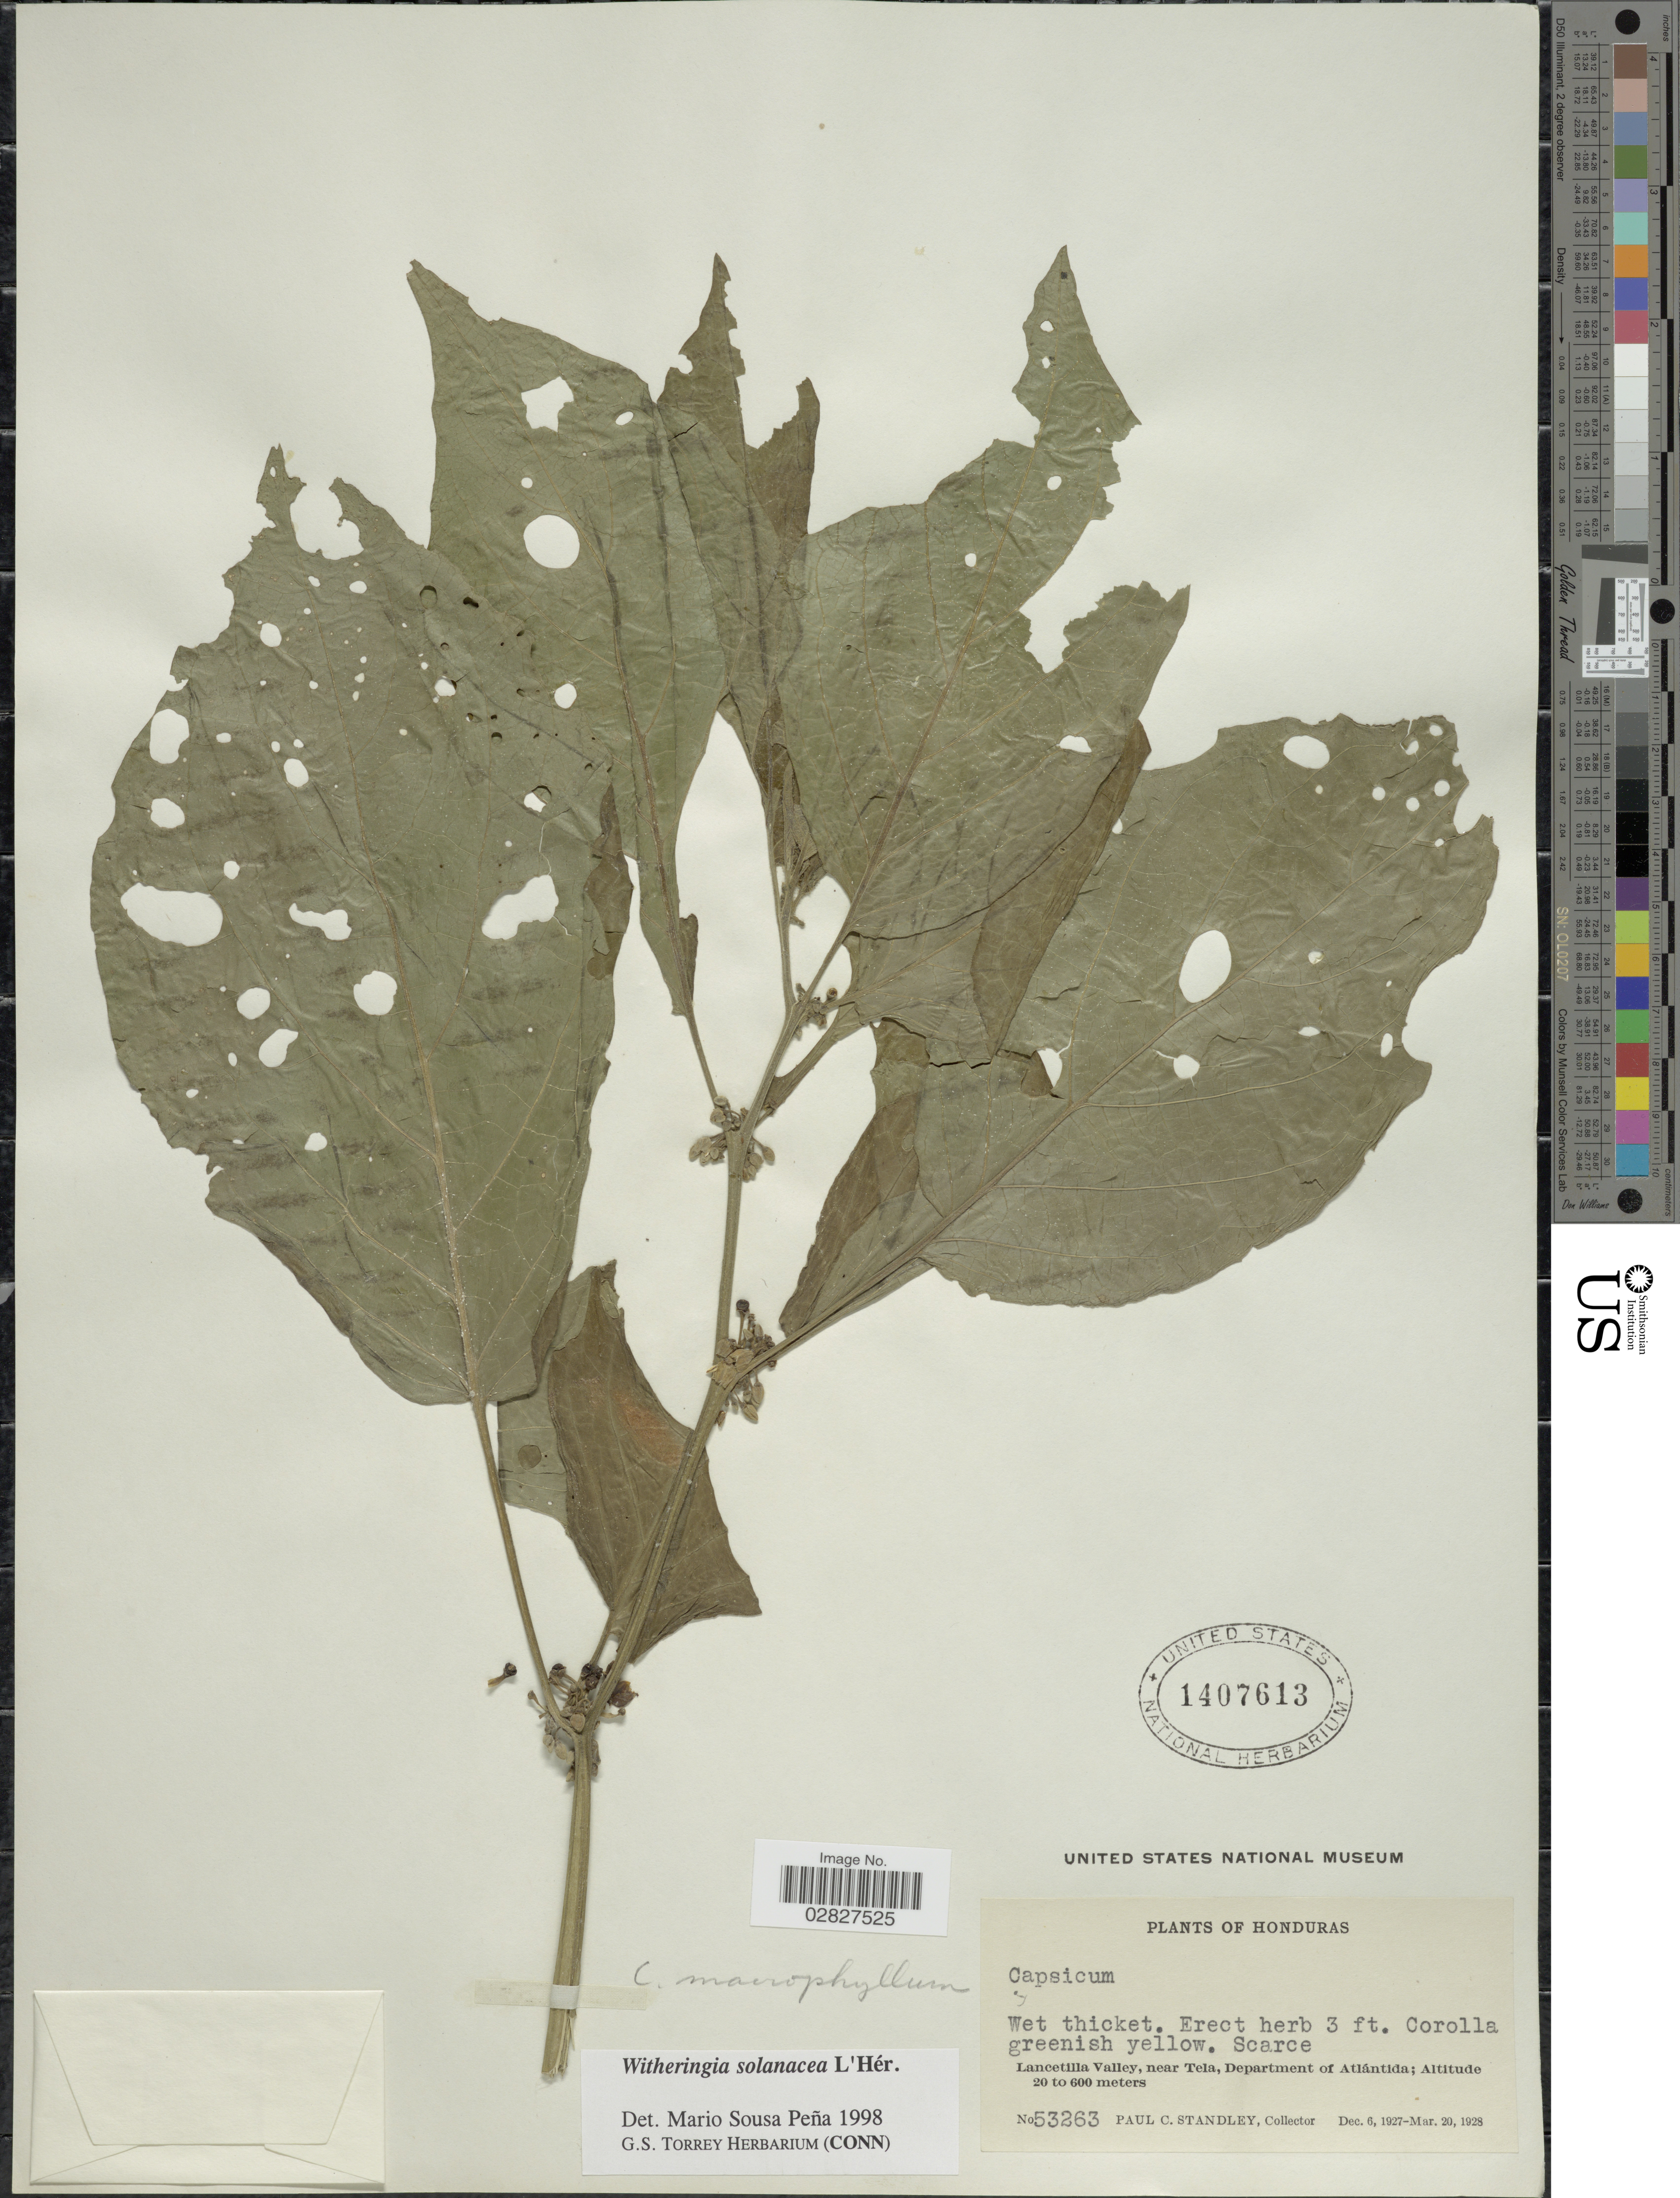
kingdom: Plantae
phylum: Tracheophyta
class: Magnoliopsida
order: Solanales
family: Solanaceae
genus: Witheringia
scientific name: Witheringia solanacea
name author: L'Hér.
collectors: P. C. Standley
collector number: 53263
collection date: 1927-12-06/1928-03-20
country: Honduras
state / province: Atlántida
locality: Lancetilla Valley, near Tela, Department of Atlántida.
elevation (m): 20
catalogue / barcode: US 1407613